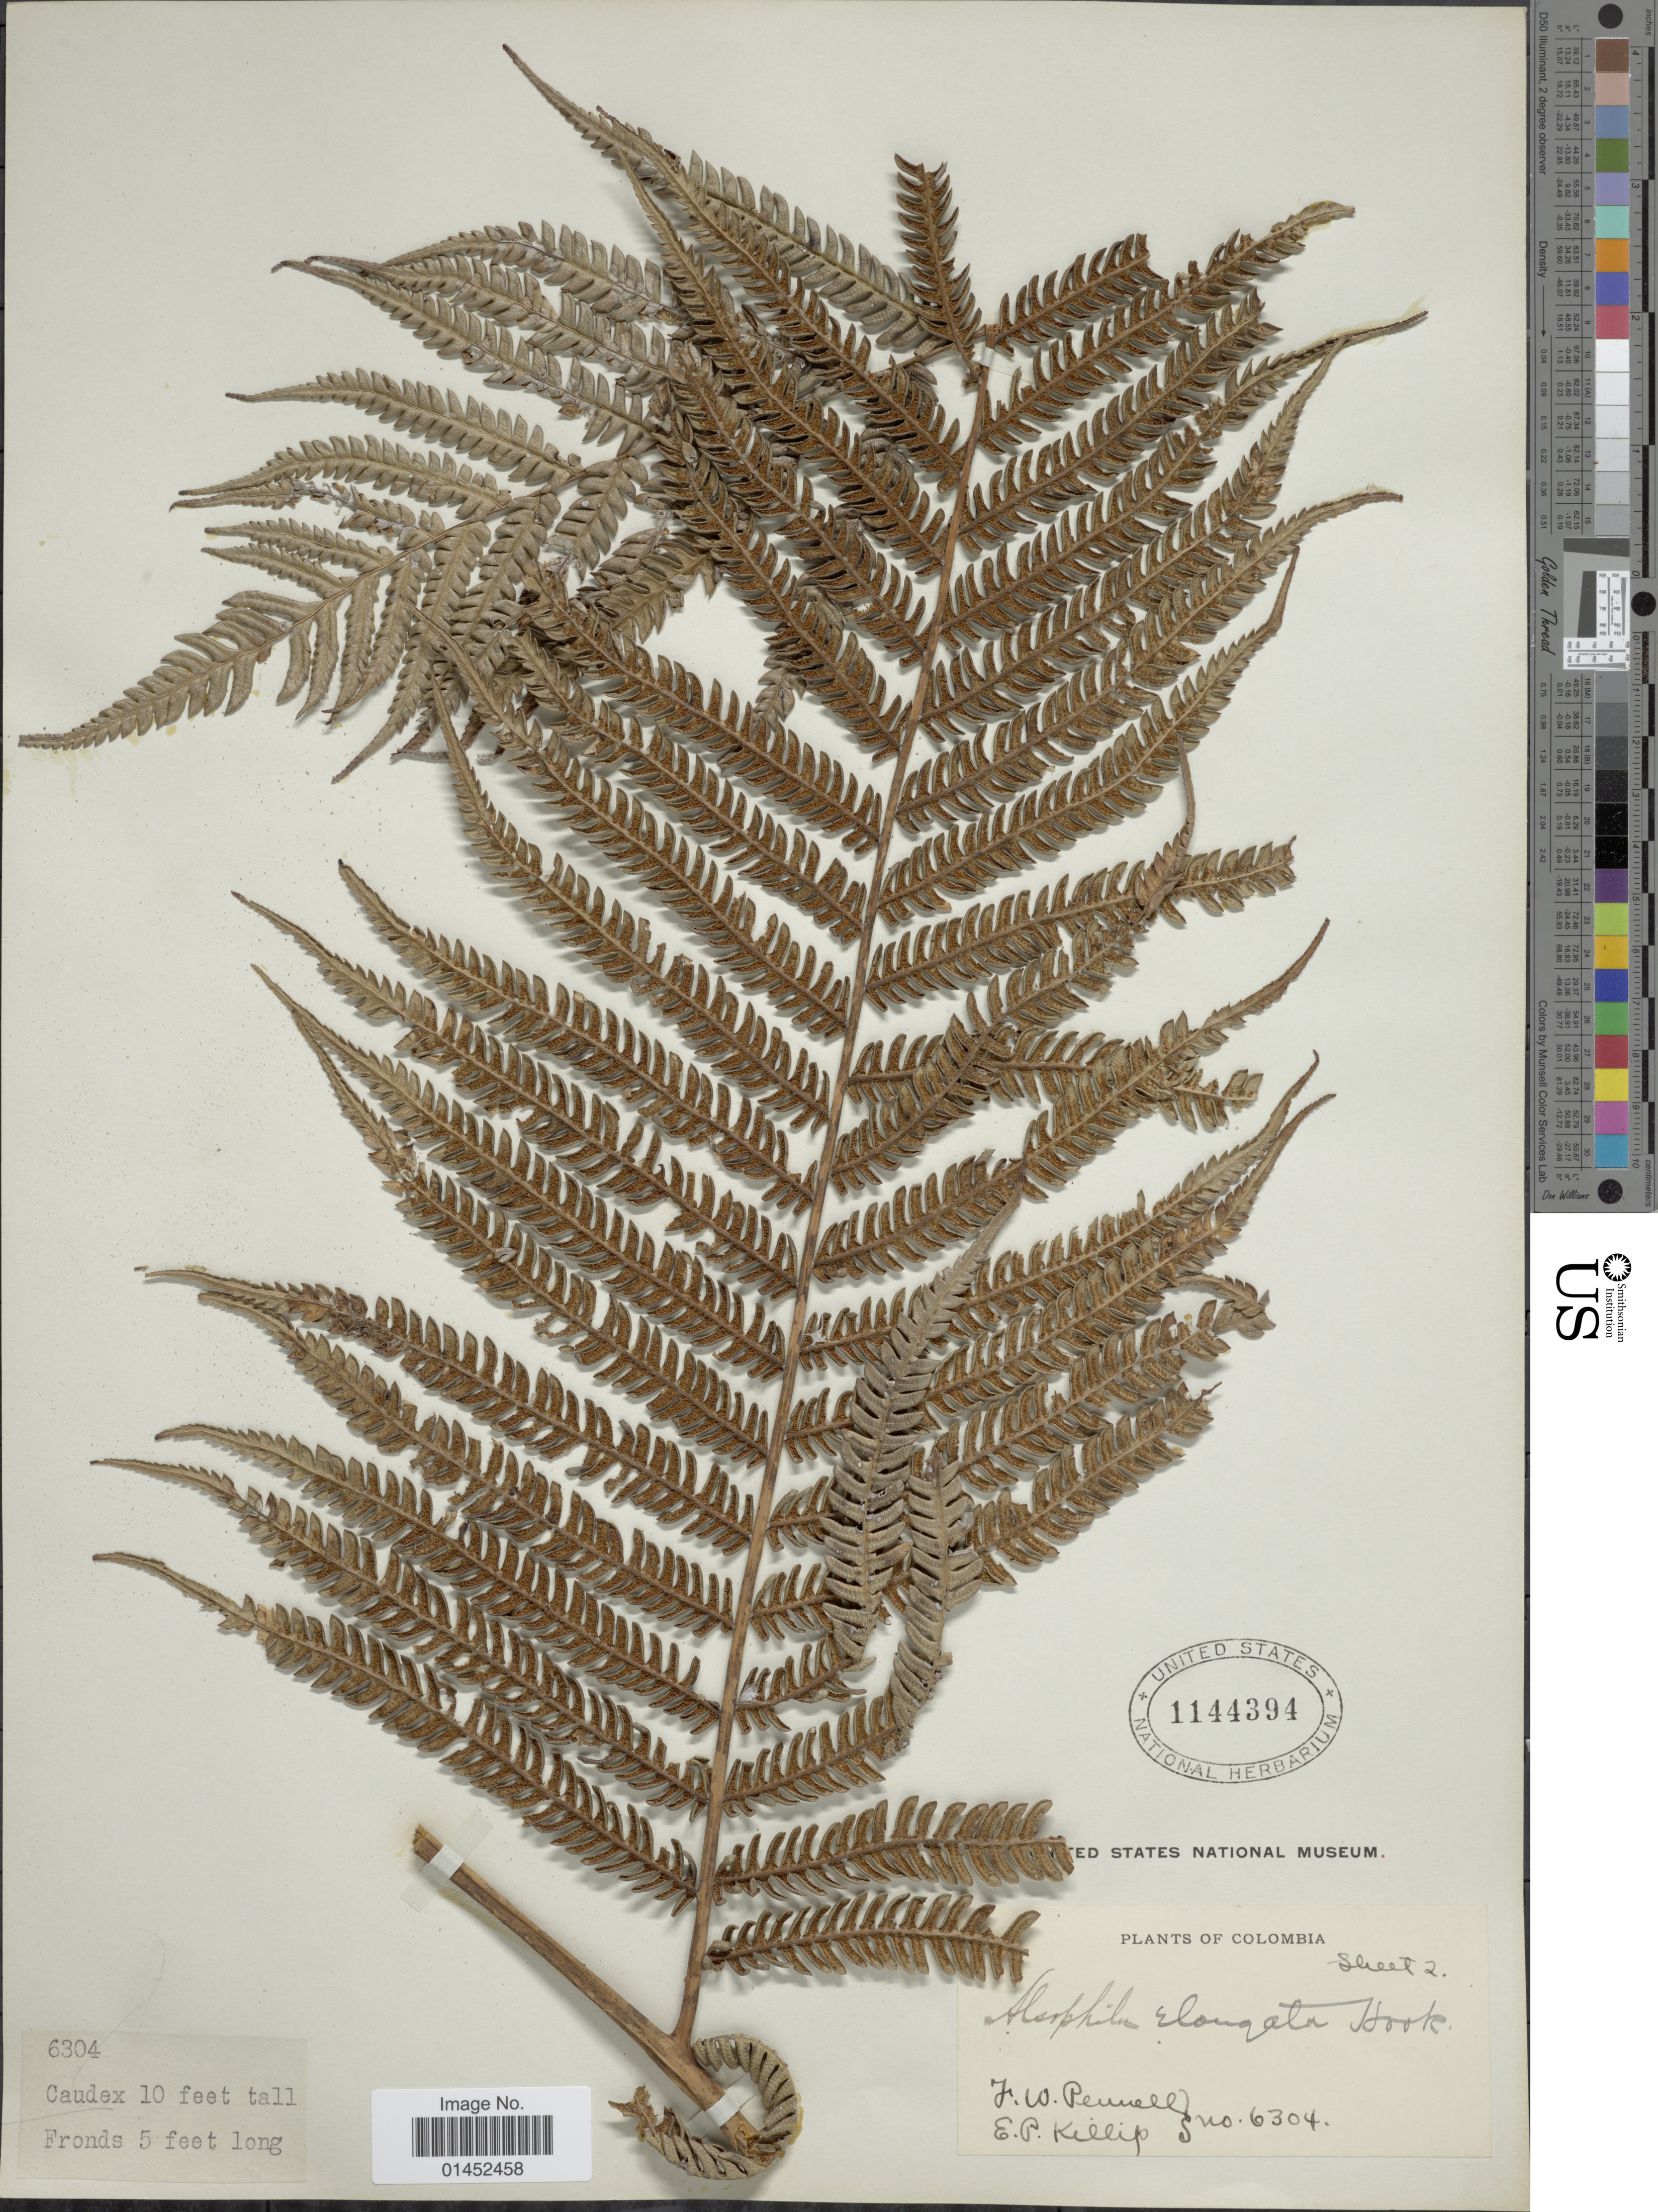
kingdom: Plantae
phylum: Tracheophyta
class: Polypodiopsida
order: Cyatheales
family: Cyatheaceae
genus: Cyathea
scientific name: Cyathea poeppigii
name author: (Hook.) Domin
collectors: F. W. Pennell & E. P. Killip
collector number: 6304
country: Colombia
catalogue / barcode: US 1144394